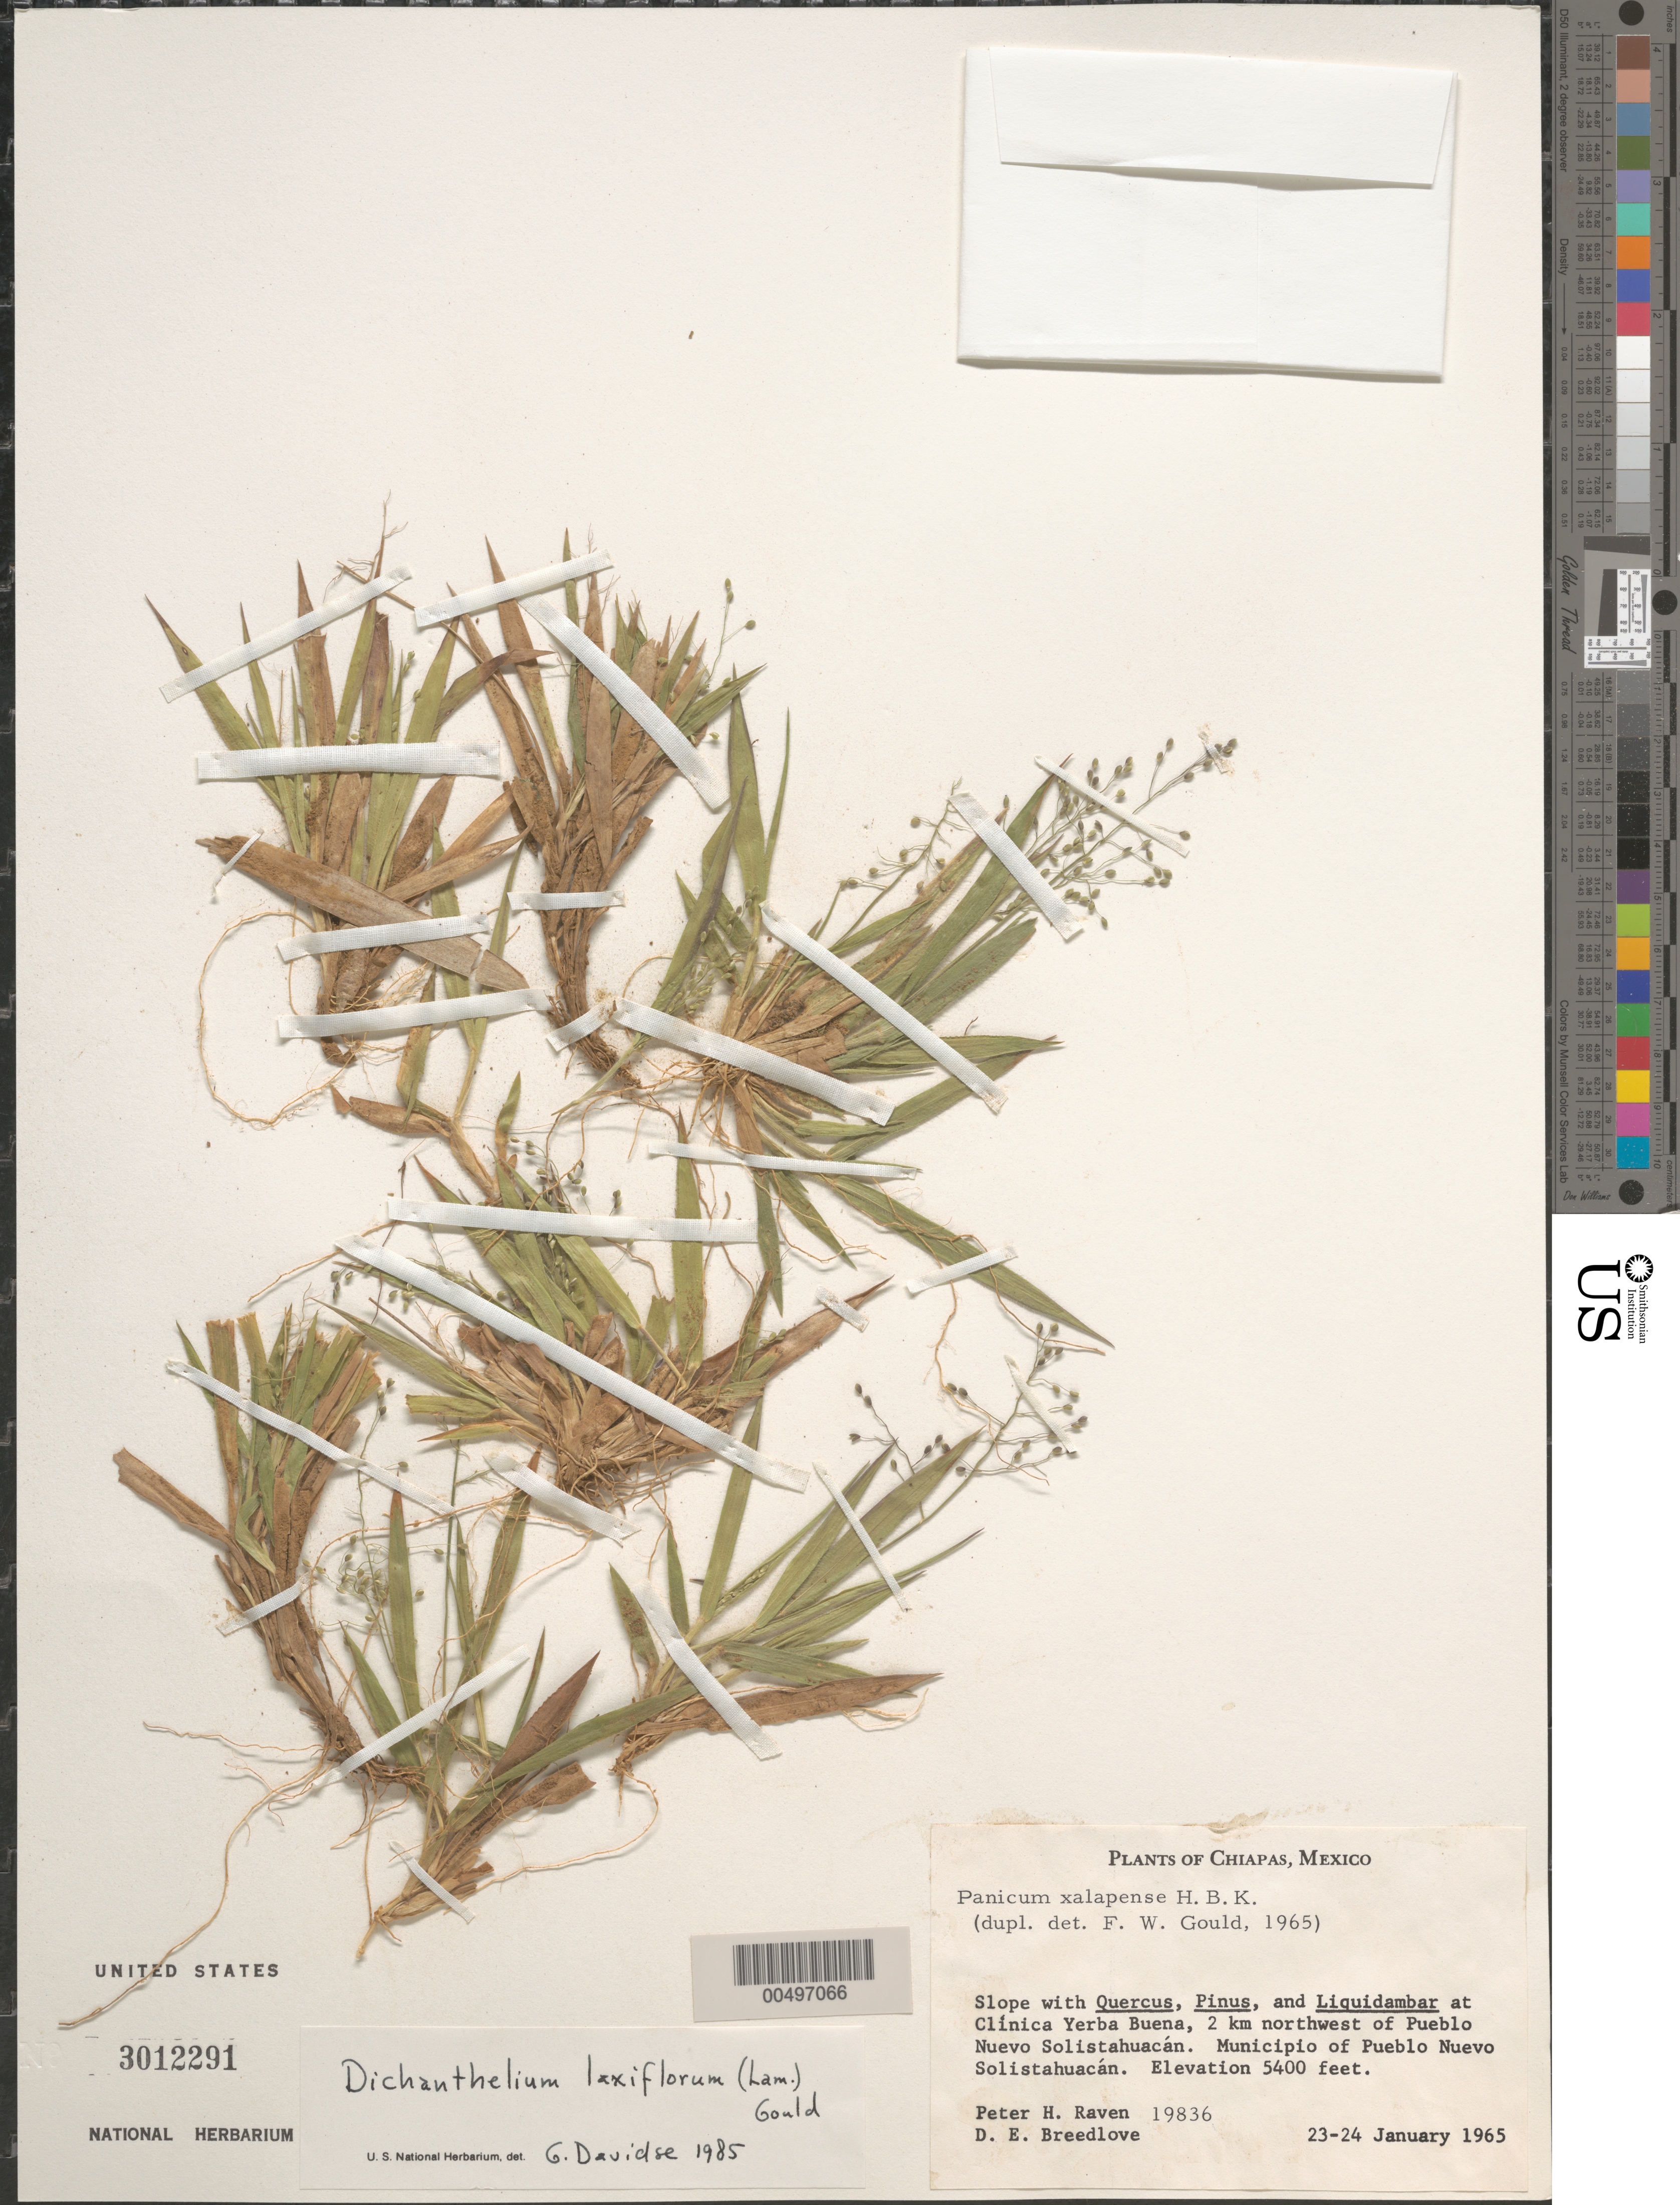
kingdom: Plantae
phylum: Tracheophyta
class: Liliopsida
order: Poales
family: Poaceae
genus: Dichanthelium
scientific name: Dichanthelium laxiflorum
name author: (Lam.) Gould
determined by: Davidse, Gerrit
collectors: P. H. Raven & D. E. Breedlove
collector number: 19836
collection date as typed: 23 Jan 1965 to 24 Jan 1965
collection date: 1965-01-23/1965-01-24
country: Mexico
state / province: Chiapas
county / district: Pueblo Nuevo Solistahuacán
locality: At Clínica Yerba Buena, 2 km NW of Pueblo Nuevo Solistahucán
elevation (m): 1646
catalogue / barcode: US 3012291